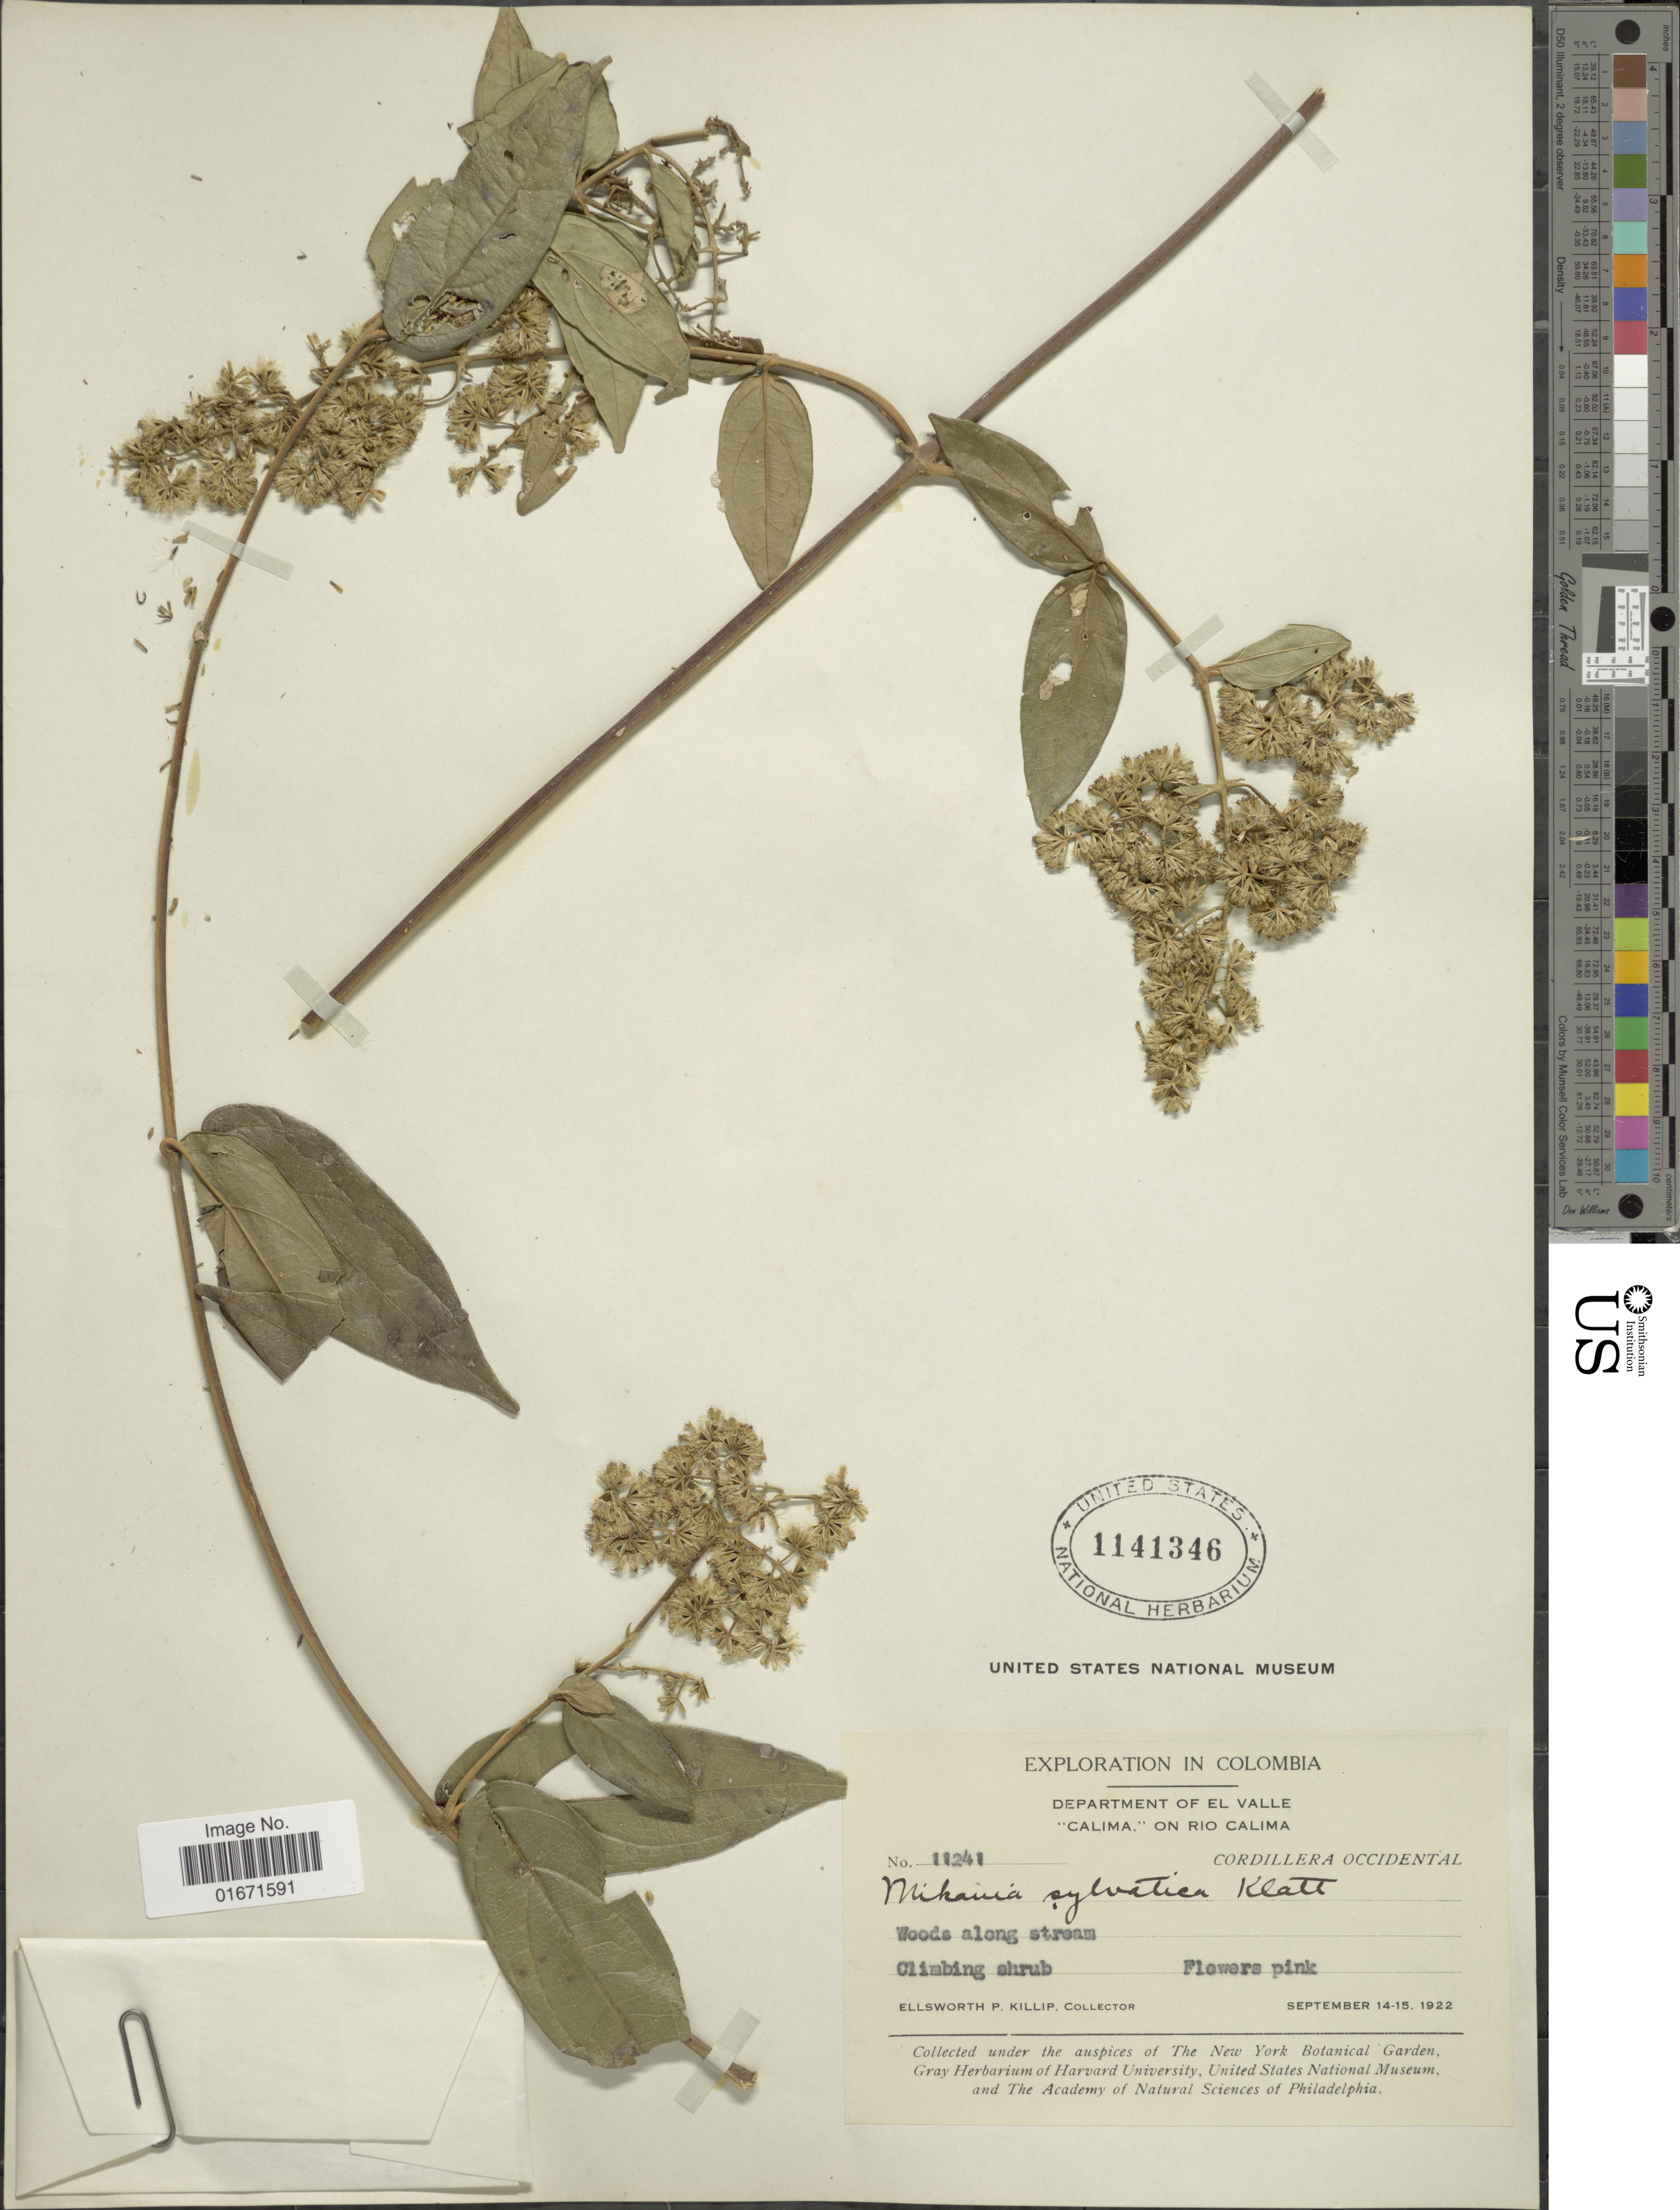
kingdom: Plantae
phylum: Tracheophyta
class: Magnoliopsida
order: Asterales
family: Asteraceae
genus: Mikania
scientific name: Mikania sylvatica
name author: Klatt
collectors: E. P. Killip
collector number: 11241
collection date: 1922-09-14/1922-09-15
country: Colombia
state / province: Valle del Cauca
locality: Department of El Valle. "Calima", on Rio Calima. Cordillera Occidental. Woods along stream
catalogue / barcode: US 1141346